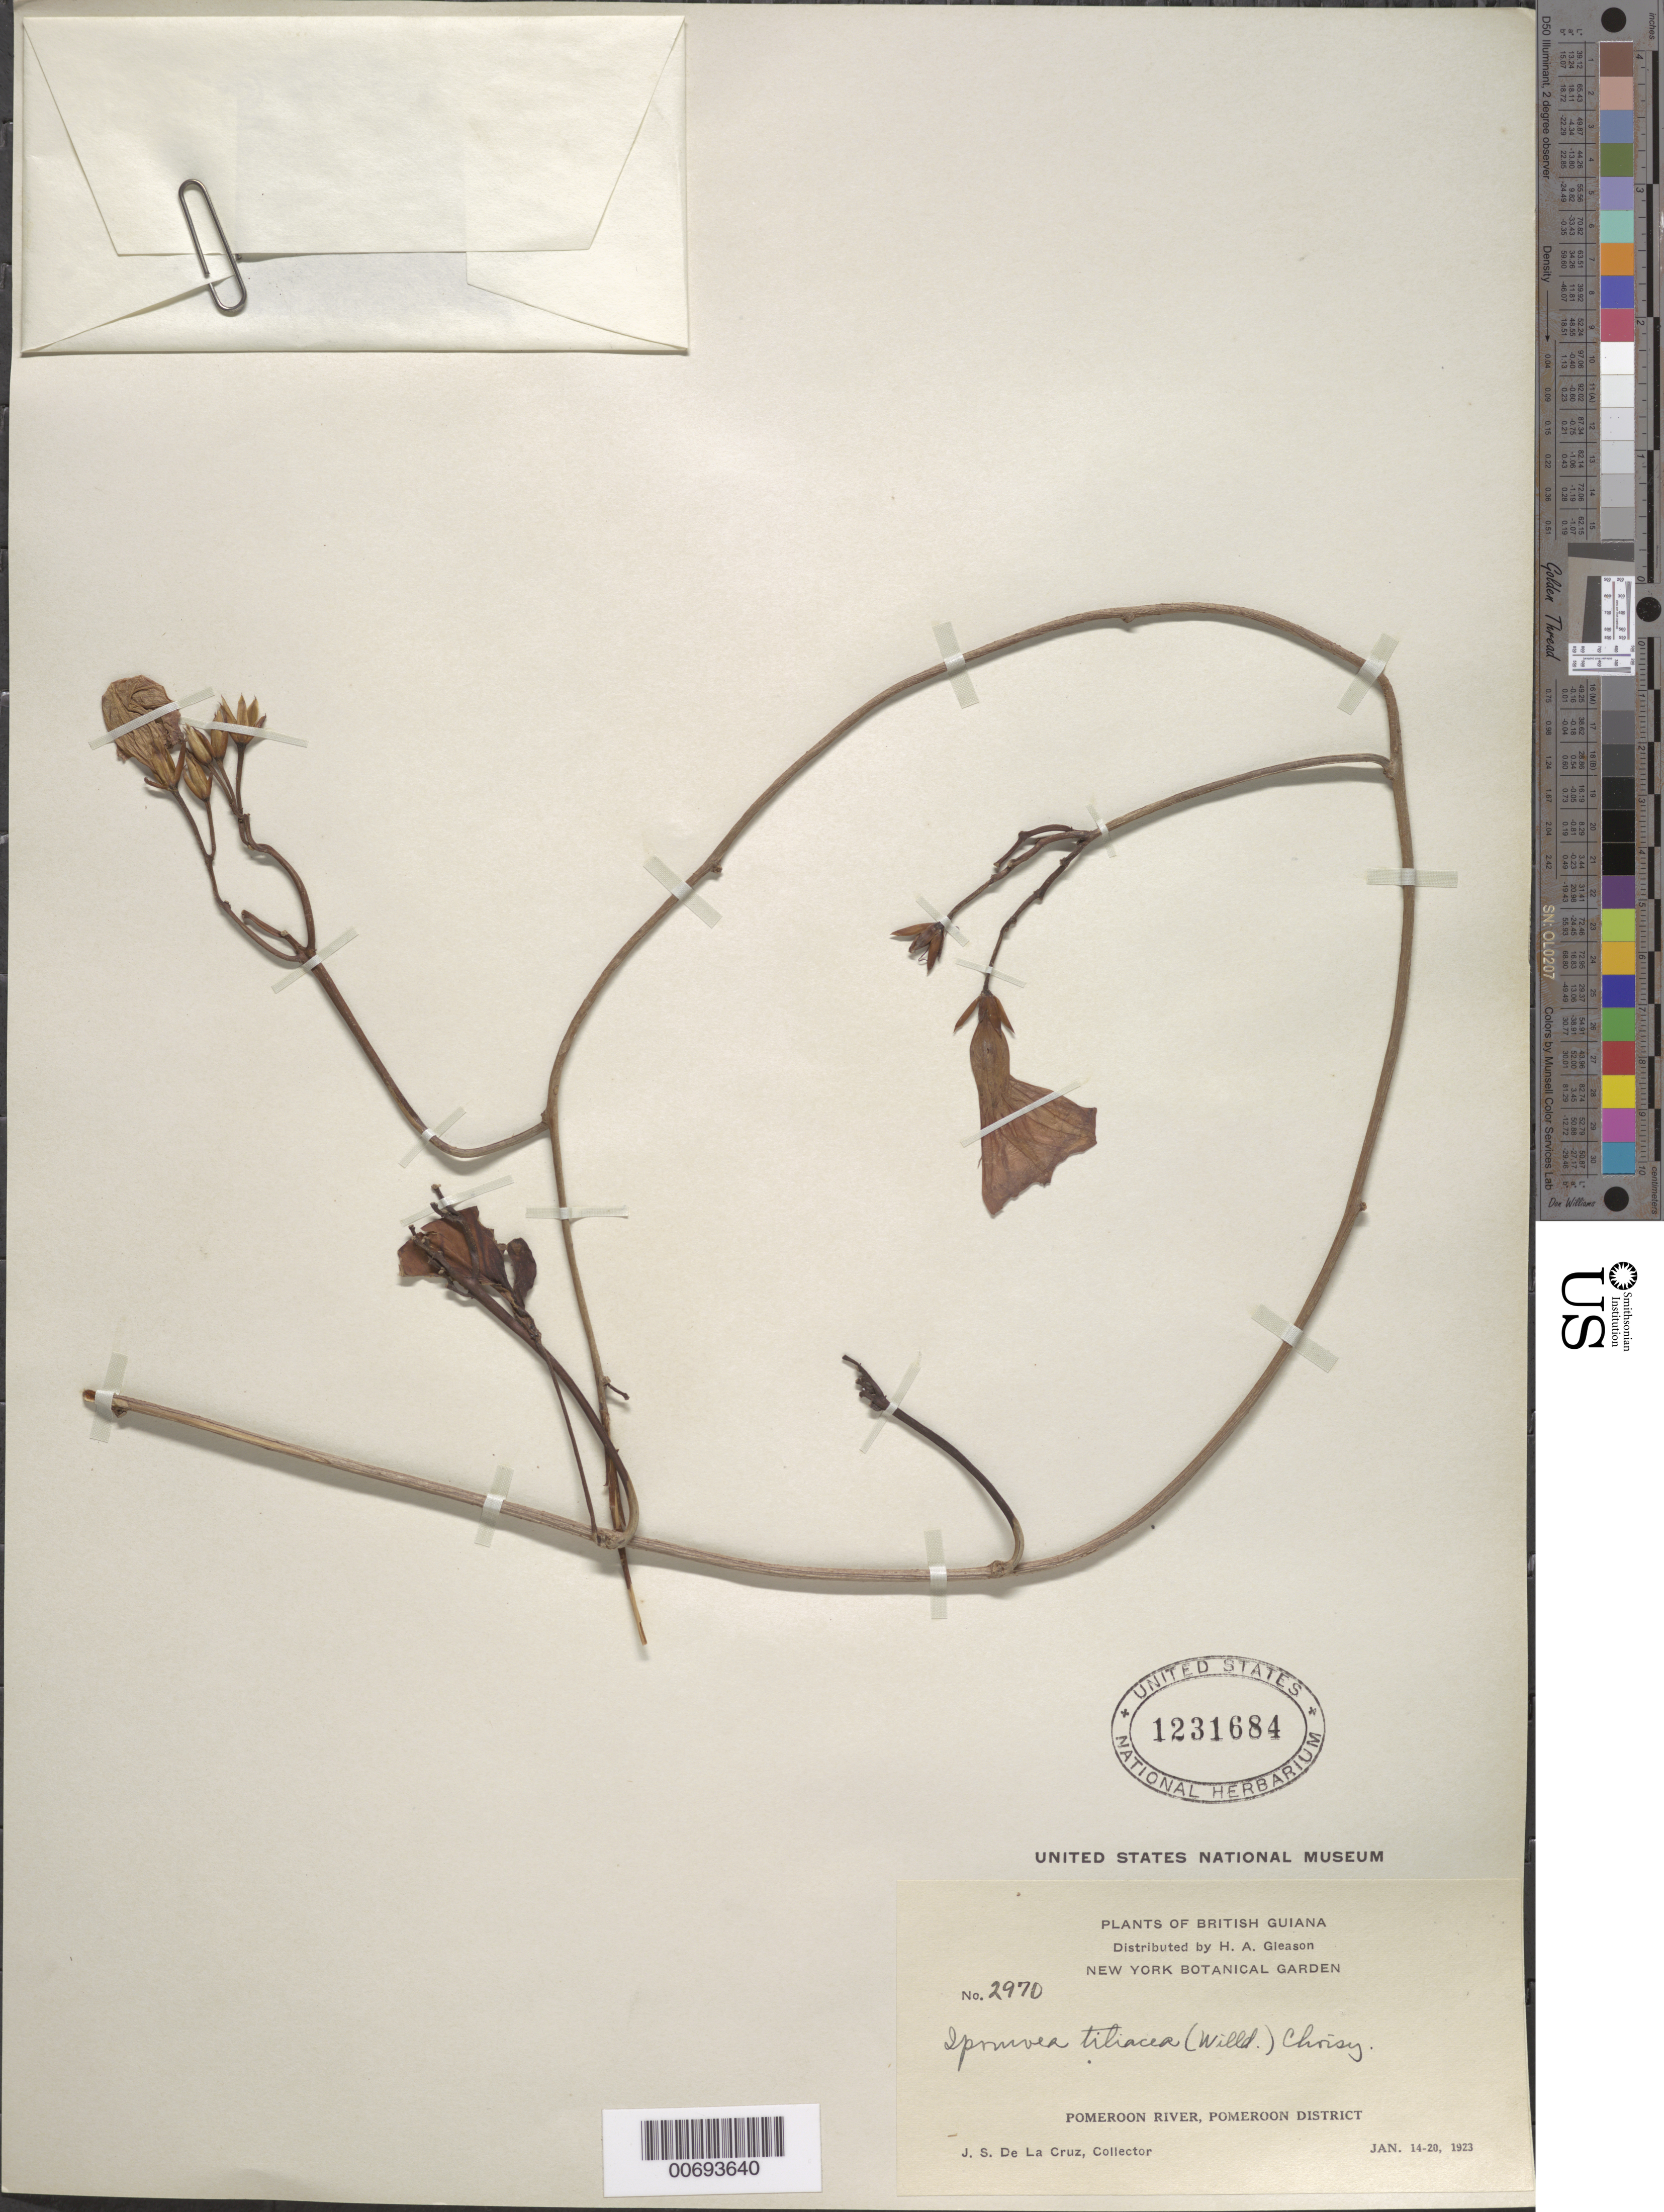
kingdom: Plantae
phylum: Tracheophyta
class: Magnoliopsida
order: Solanales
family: Convolvulaceae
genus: Ipomoea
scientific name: Ipomoea tiliacea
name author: (Willd.) Choisy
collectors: J. S. de la Cruz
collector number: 2970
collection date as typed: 14-Jan-23 to 20-Jan-23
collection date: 1923-01-14/1923-01-20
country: Guyana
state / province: Pomeroon-Supenaam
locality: Pomeroon R.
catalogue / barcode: US 1231684